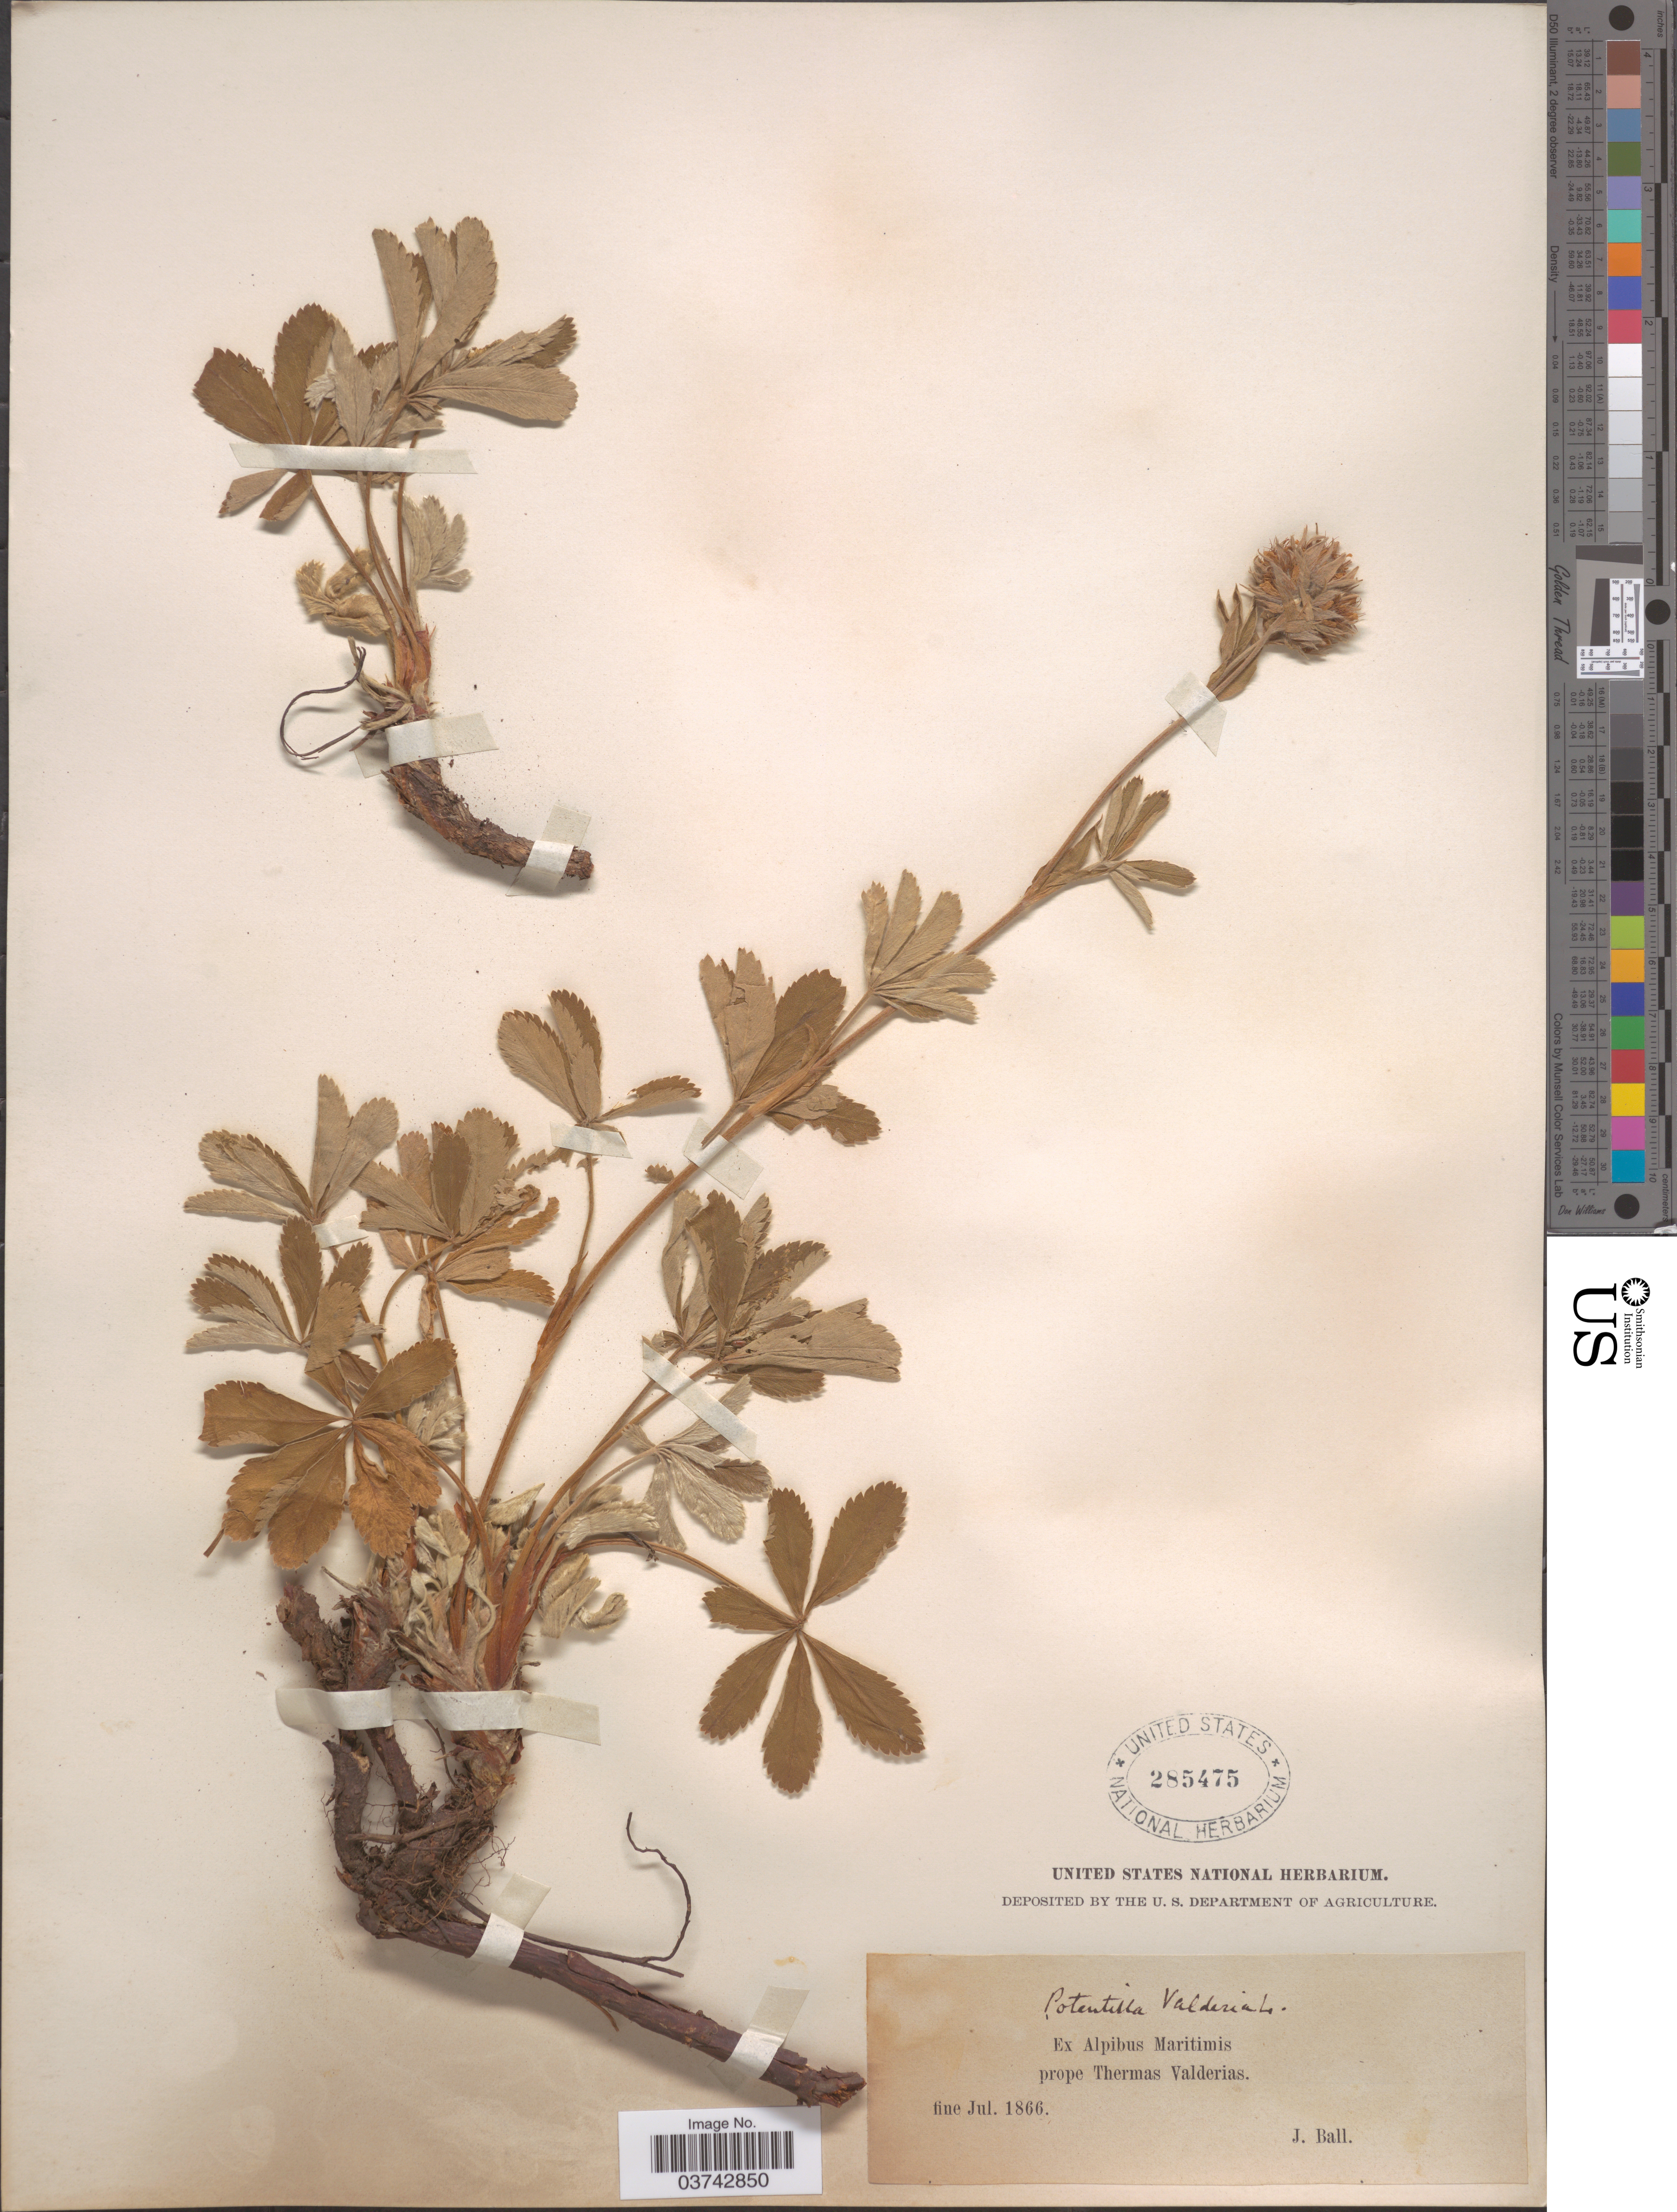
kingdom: Plantae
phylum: Tracheophyta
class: Magnoliopsida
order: Rosales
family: Rosaceae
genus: Potentilla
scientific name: Potentilla valderia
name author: L.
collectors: J. Ball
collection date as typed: Fine Jul. 1866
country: Italy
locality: Ex Alpibus Maritimis prope Thermas Valderias.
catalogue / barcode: US 285475